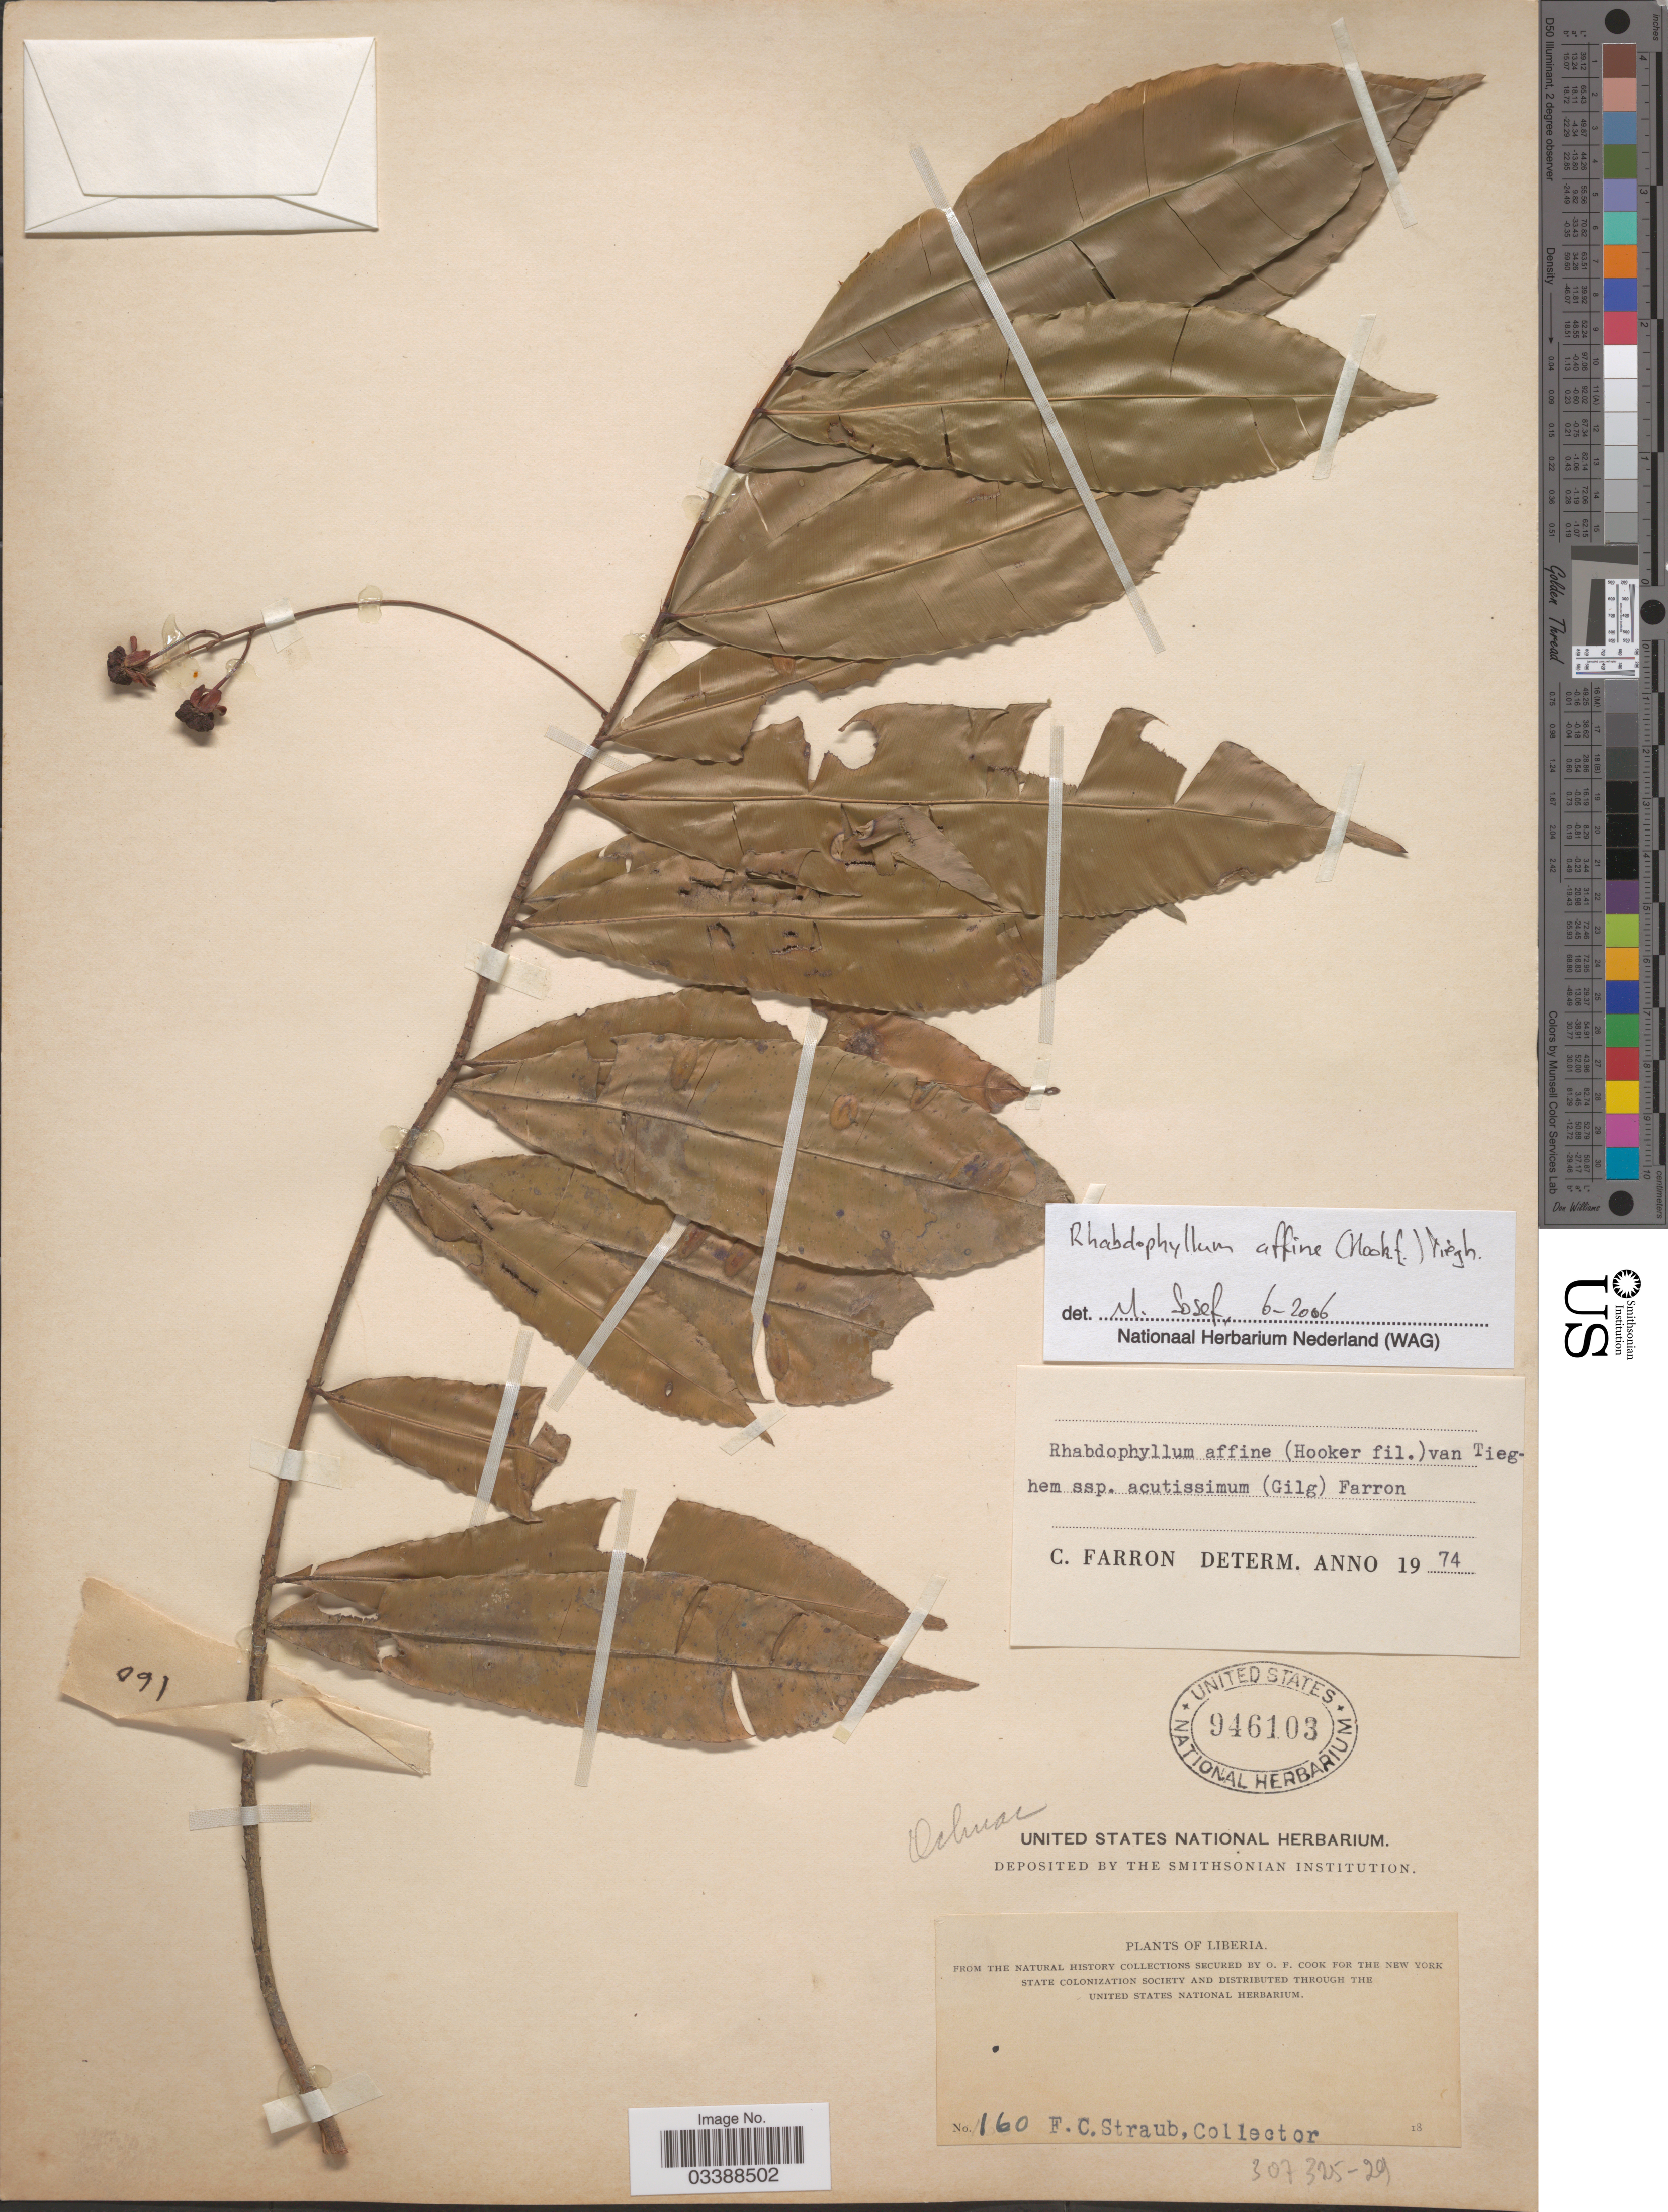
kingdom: Plantae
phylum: Tracheophyta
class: Magnoliopsida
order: Malpighiales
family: Ochnaceae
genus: Rhabdophyllum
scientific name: Rhabdophyllum affine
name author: Tiegh.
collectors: F. Straub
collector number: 160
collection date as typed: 18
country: Liberia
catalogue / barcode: US 946103